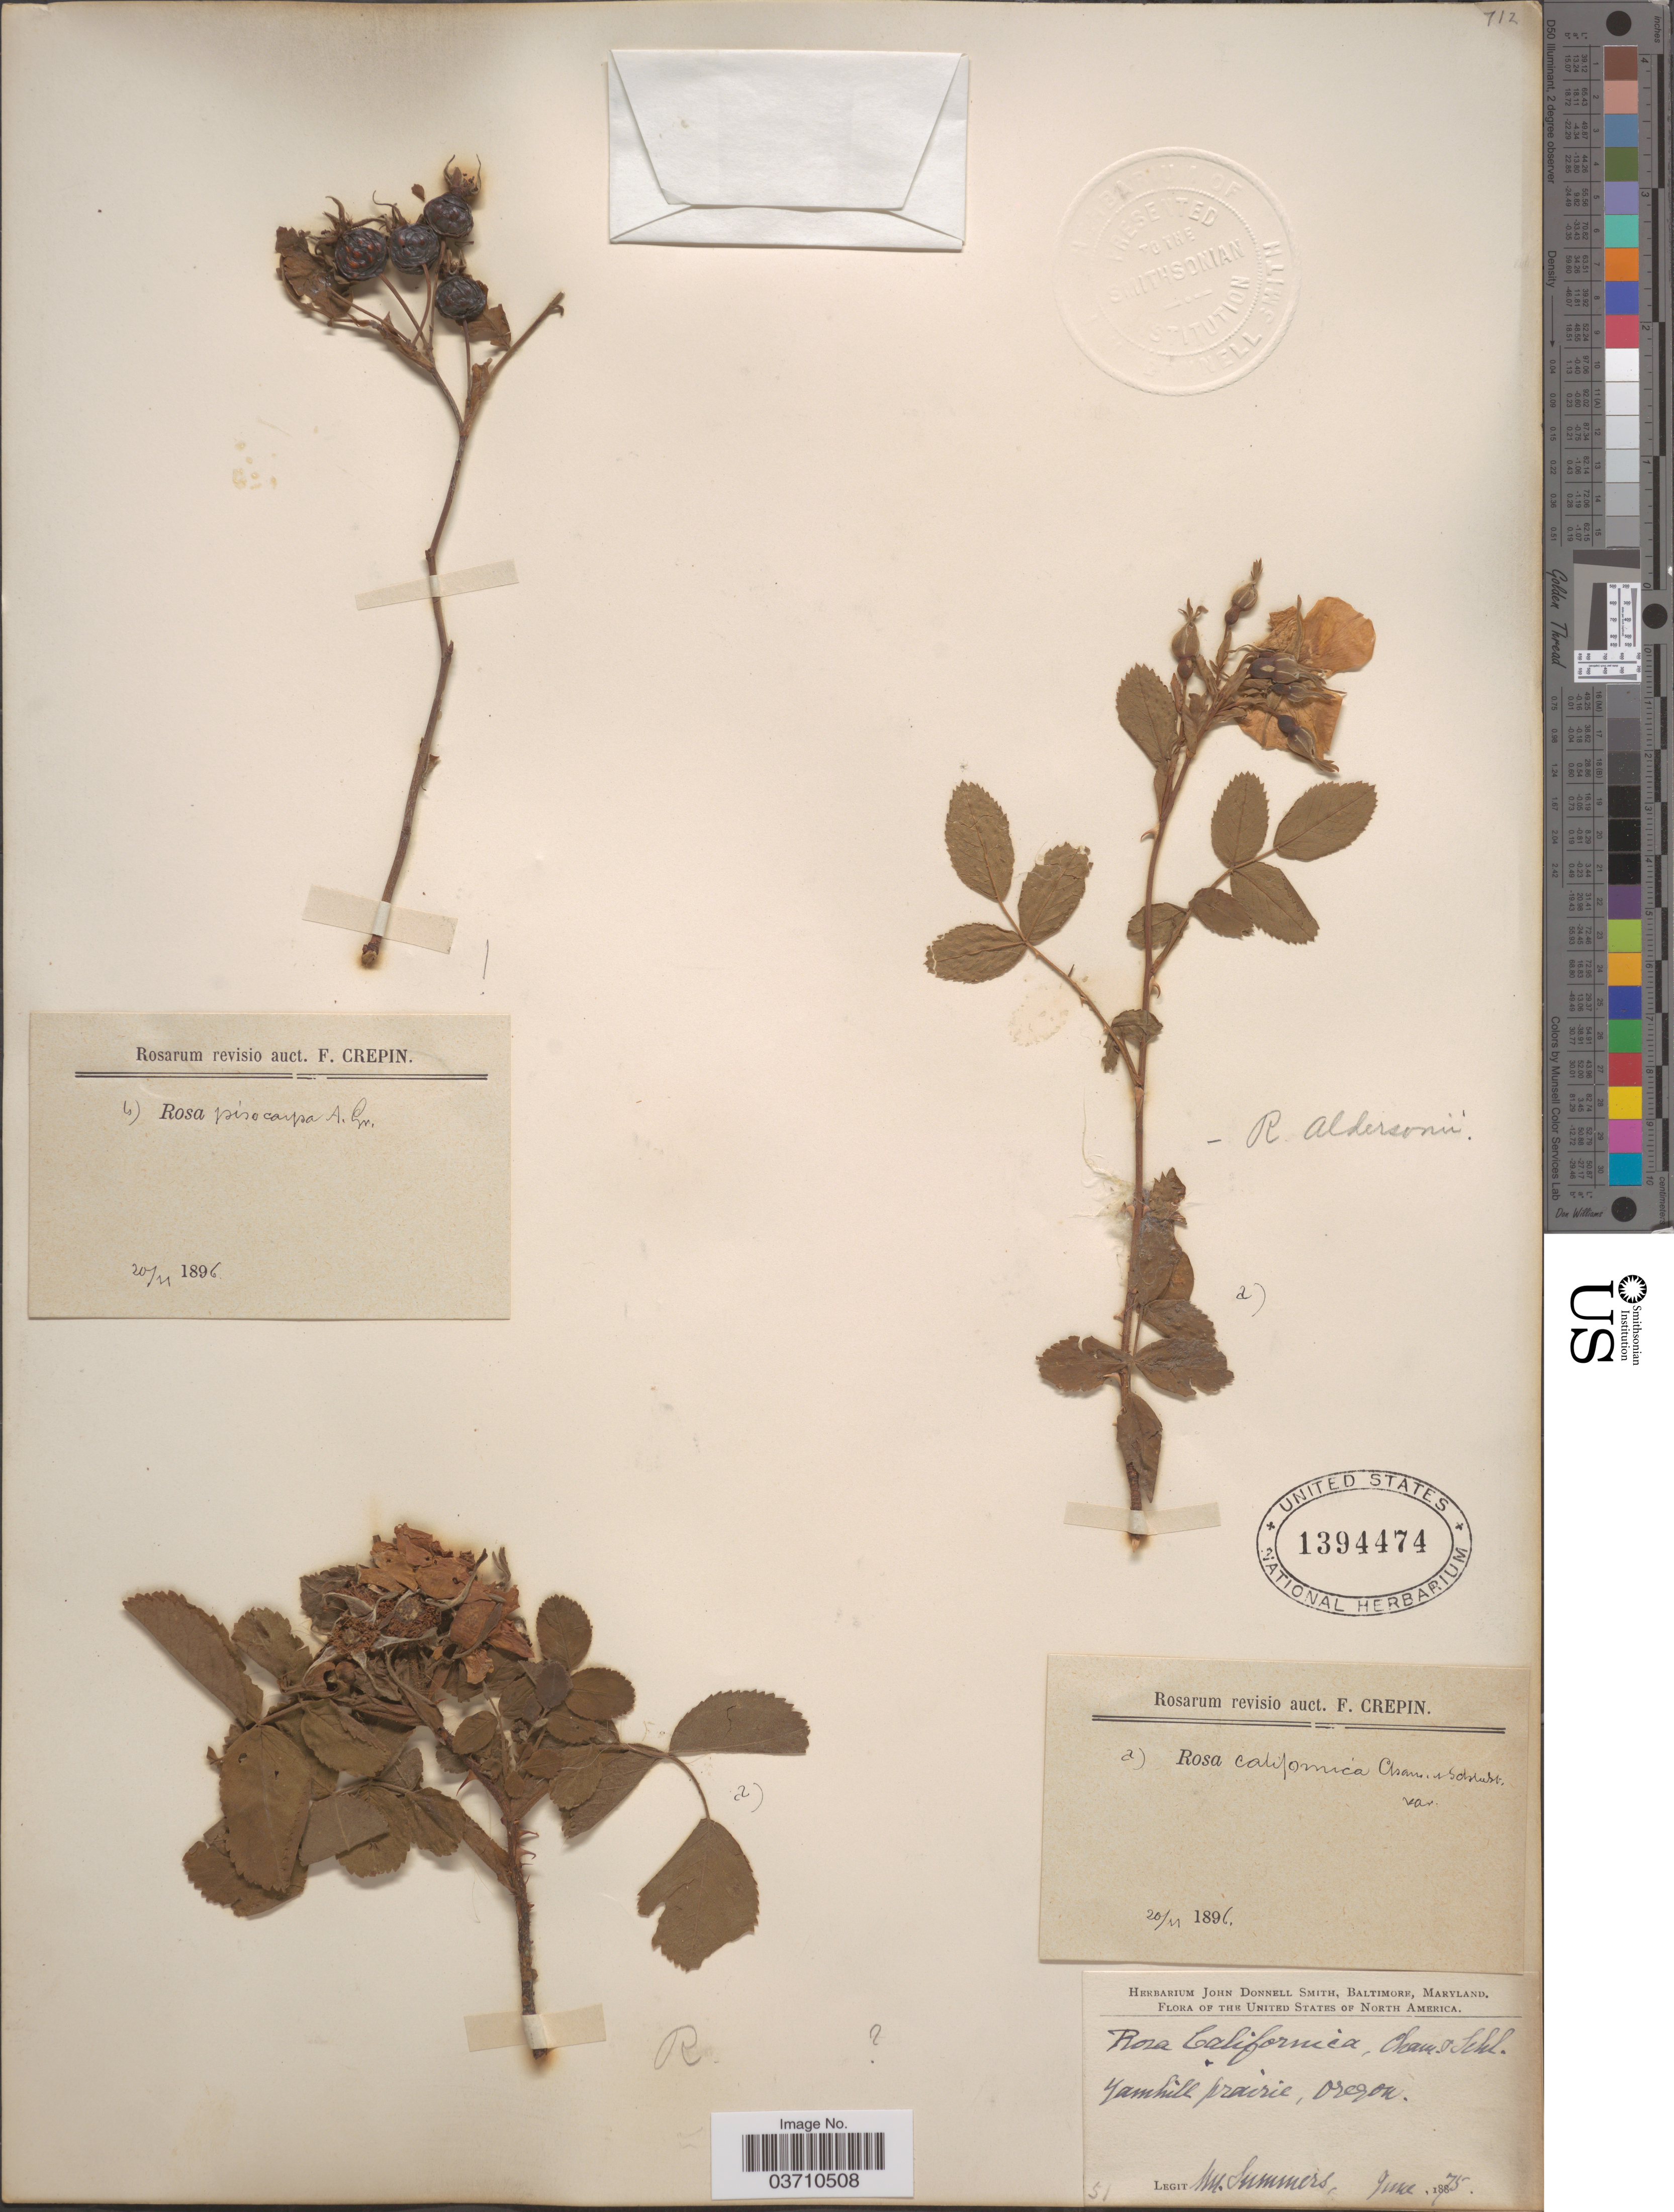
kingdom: Plantae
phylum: Tracheophyta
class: Magnoliopsida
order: Rosales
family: Rosaceae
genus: Rosa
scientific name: Rosa californica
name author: Cham. & Schltdl.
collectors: Summers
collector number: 51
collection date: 1875-06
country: United States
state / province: Oregon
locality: Yamhill prairie.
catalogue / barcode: US 1394474